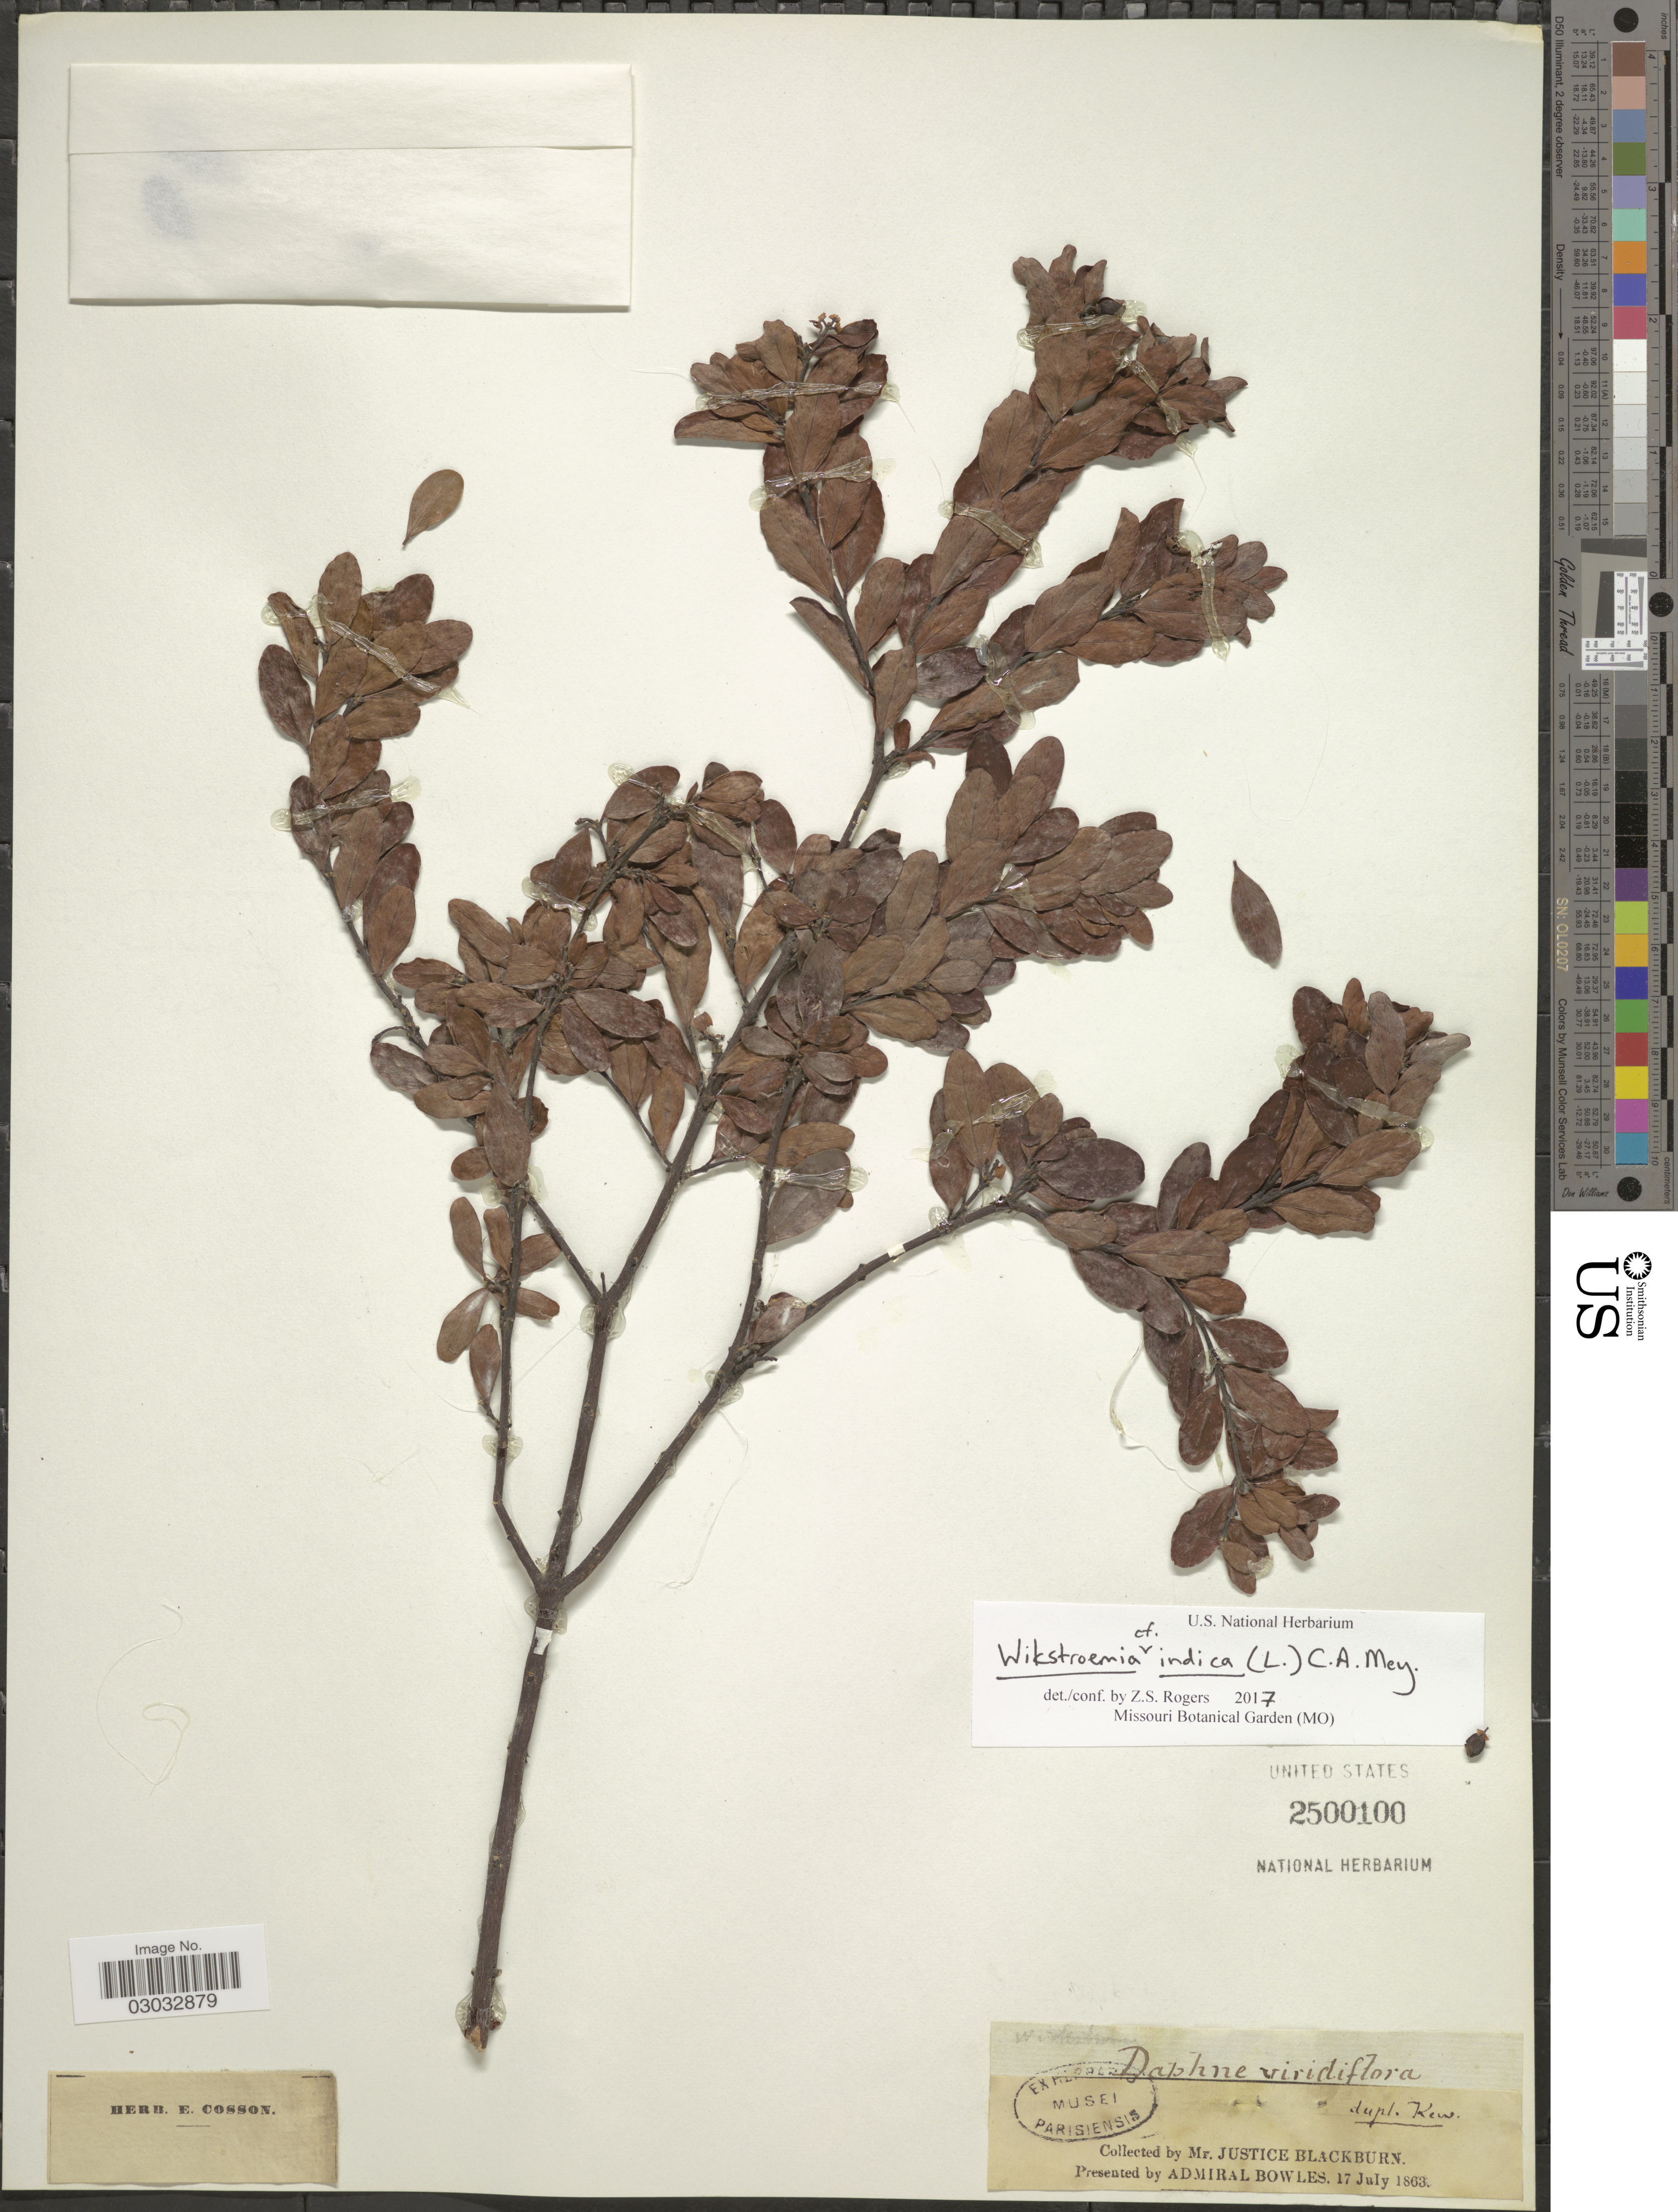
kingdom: Plantae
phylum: Tracheophyta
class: Magnoliopsida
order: Malvales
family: Thymelaeaceae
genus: Wikstroemia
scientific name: Wikstroemia indica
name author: (L.) C.A. Mey.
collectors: J. Blackburn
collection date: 1863-07-17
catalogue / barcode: US 2500100